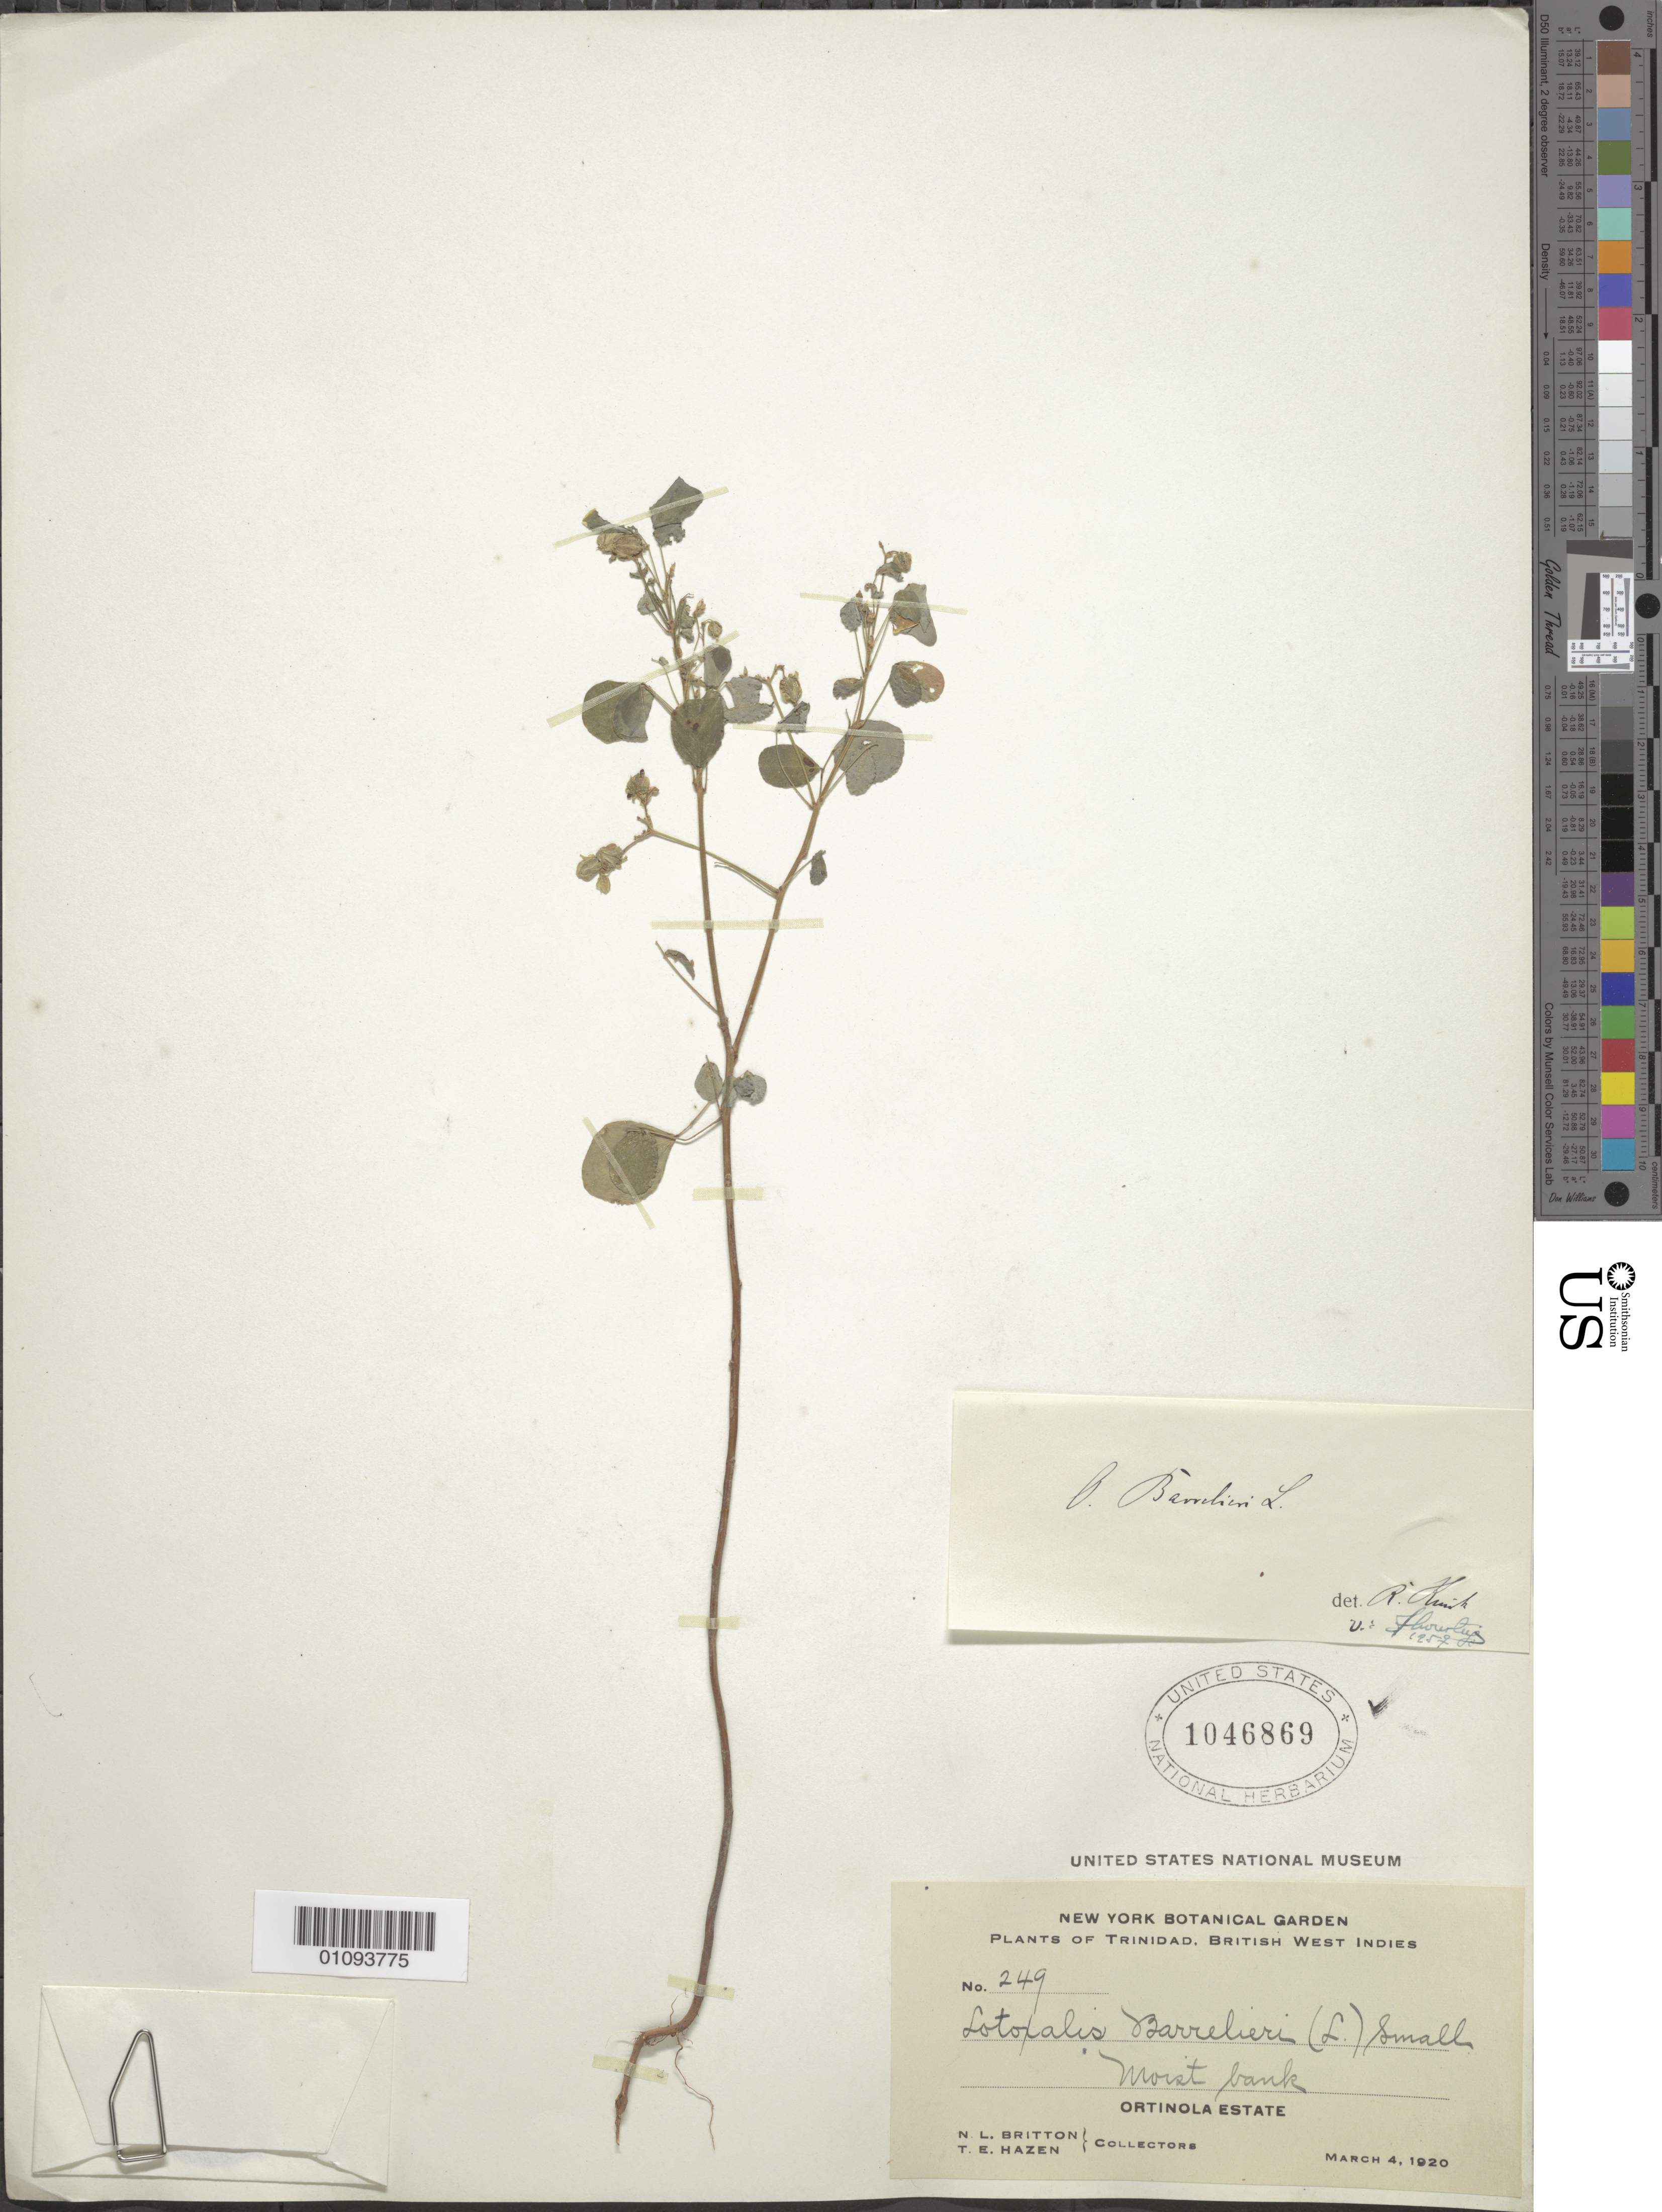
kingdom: Plantae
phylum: Tracheophyta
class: Magnoliopsida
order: Oxalidales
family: Oxalidaceae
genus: Oxalis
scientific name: Oxalis barrelieri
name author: L.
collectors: N. Britton & T. E. Hazen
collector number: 249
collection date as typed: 04 Mar 1920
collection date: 1920-03-04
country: Trinidad and Tobago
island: Trinidad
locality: Ortinola Estate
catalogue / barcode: US 1046869